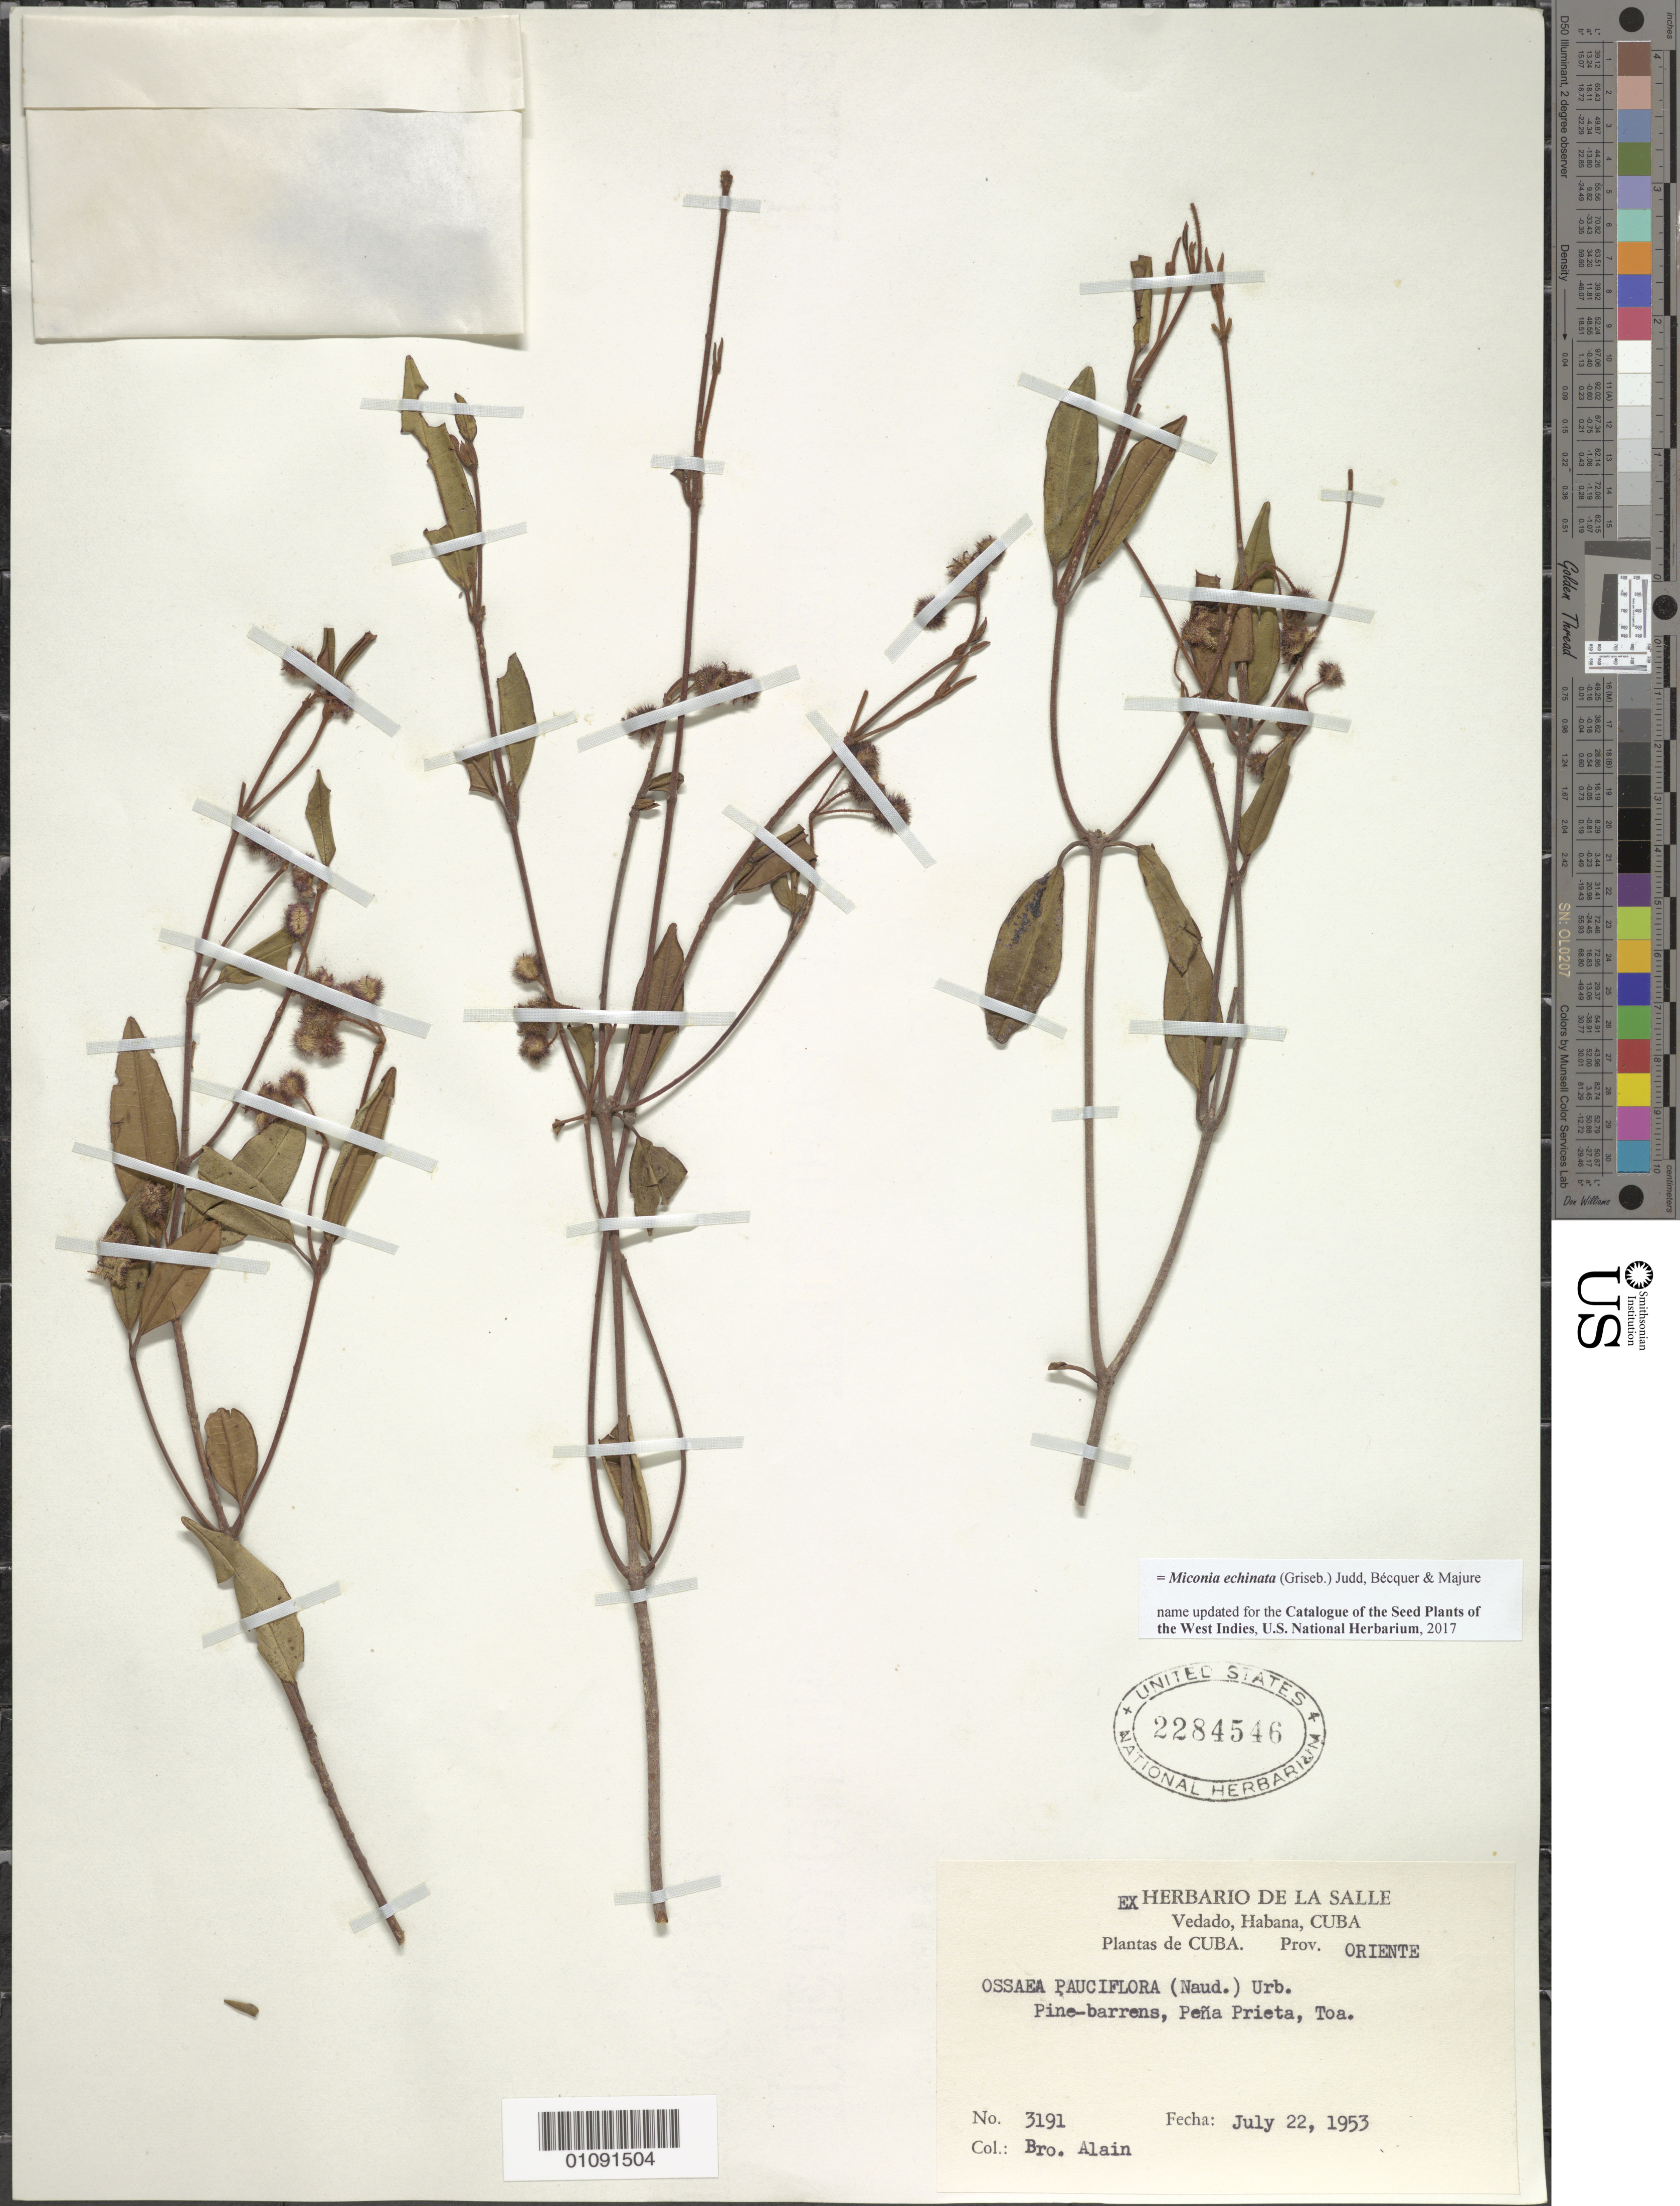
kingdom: Plantae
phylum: Tracheophyta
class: Magnoliopsida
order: Myrtales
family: Melastomataceae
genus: Miconia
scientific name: Miconia echinata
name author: (Griseb.) Judd et al.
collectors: A. H. Liogier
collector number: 3191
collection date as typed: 22 Jul 1953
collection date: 1953-07-22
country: Cuba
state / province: Guantanamo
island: Cuba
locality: Oriente. Peña Prieta, Toa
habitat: Pine barrens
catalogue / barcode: US 2284546